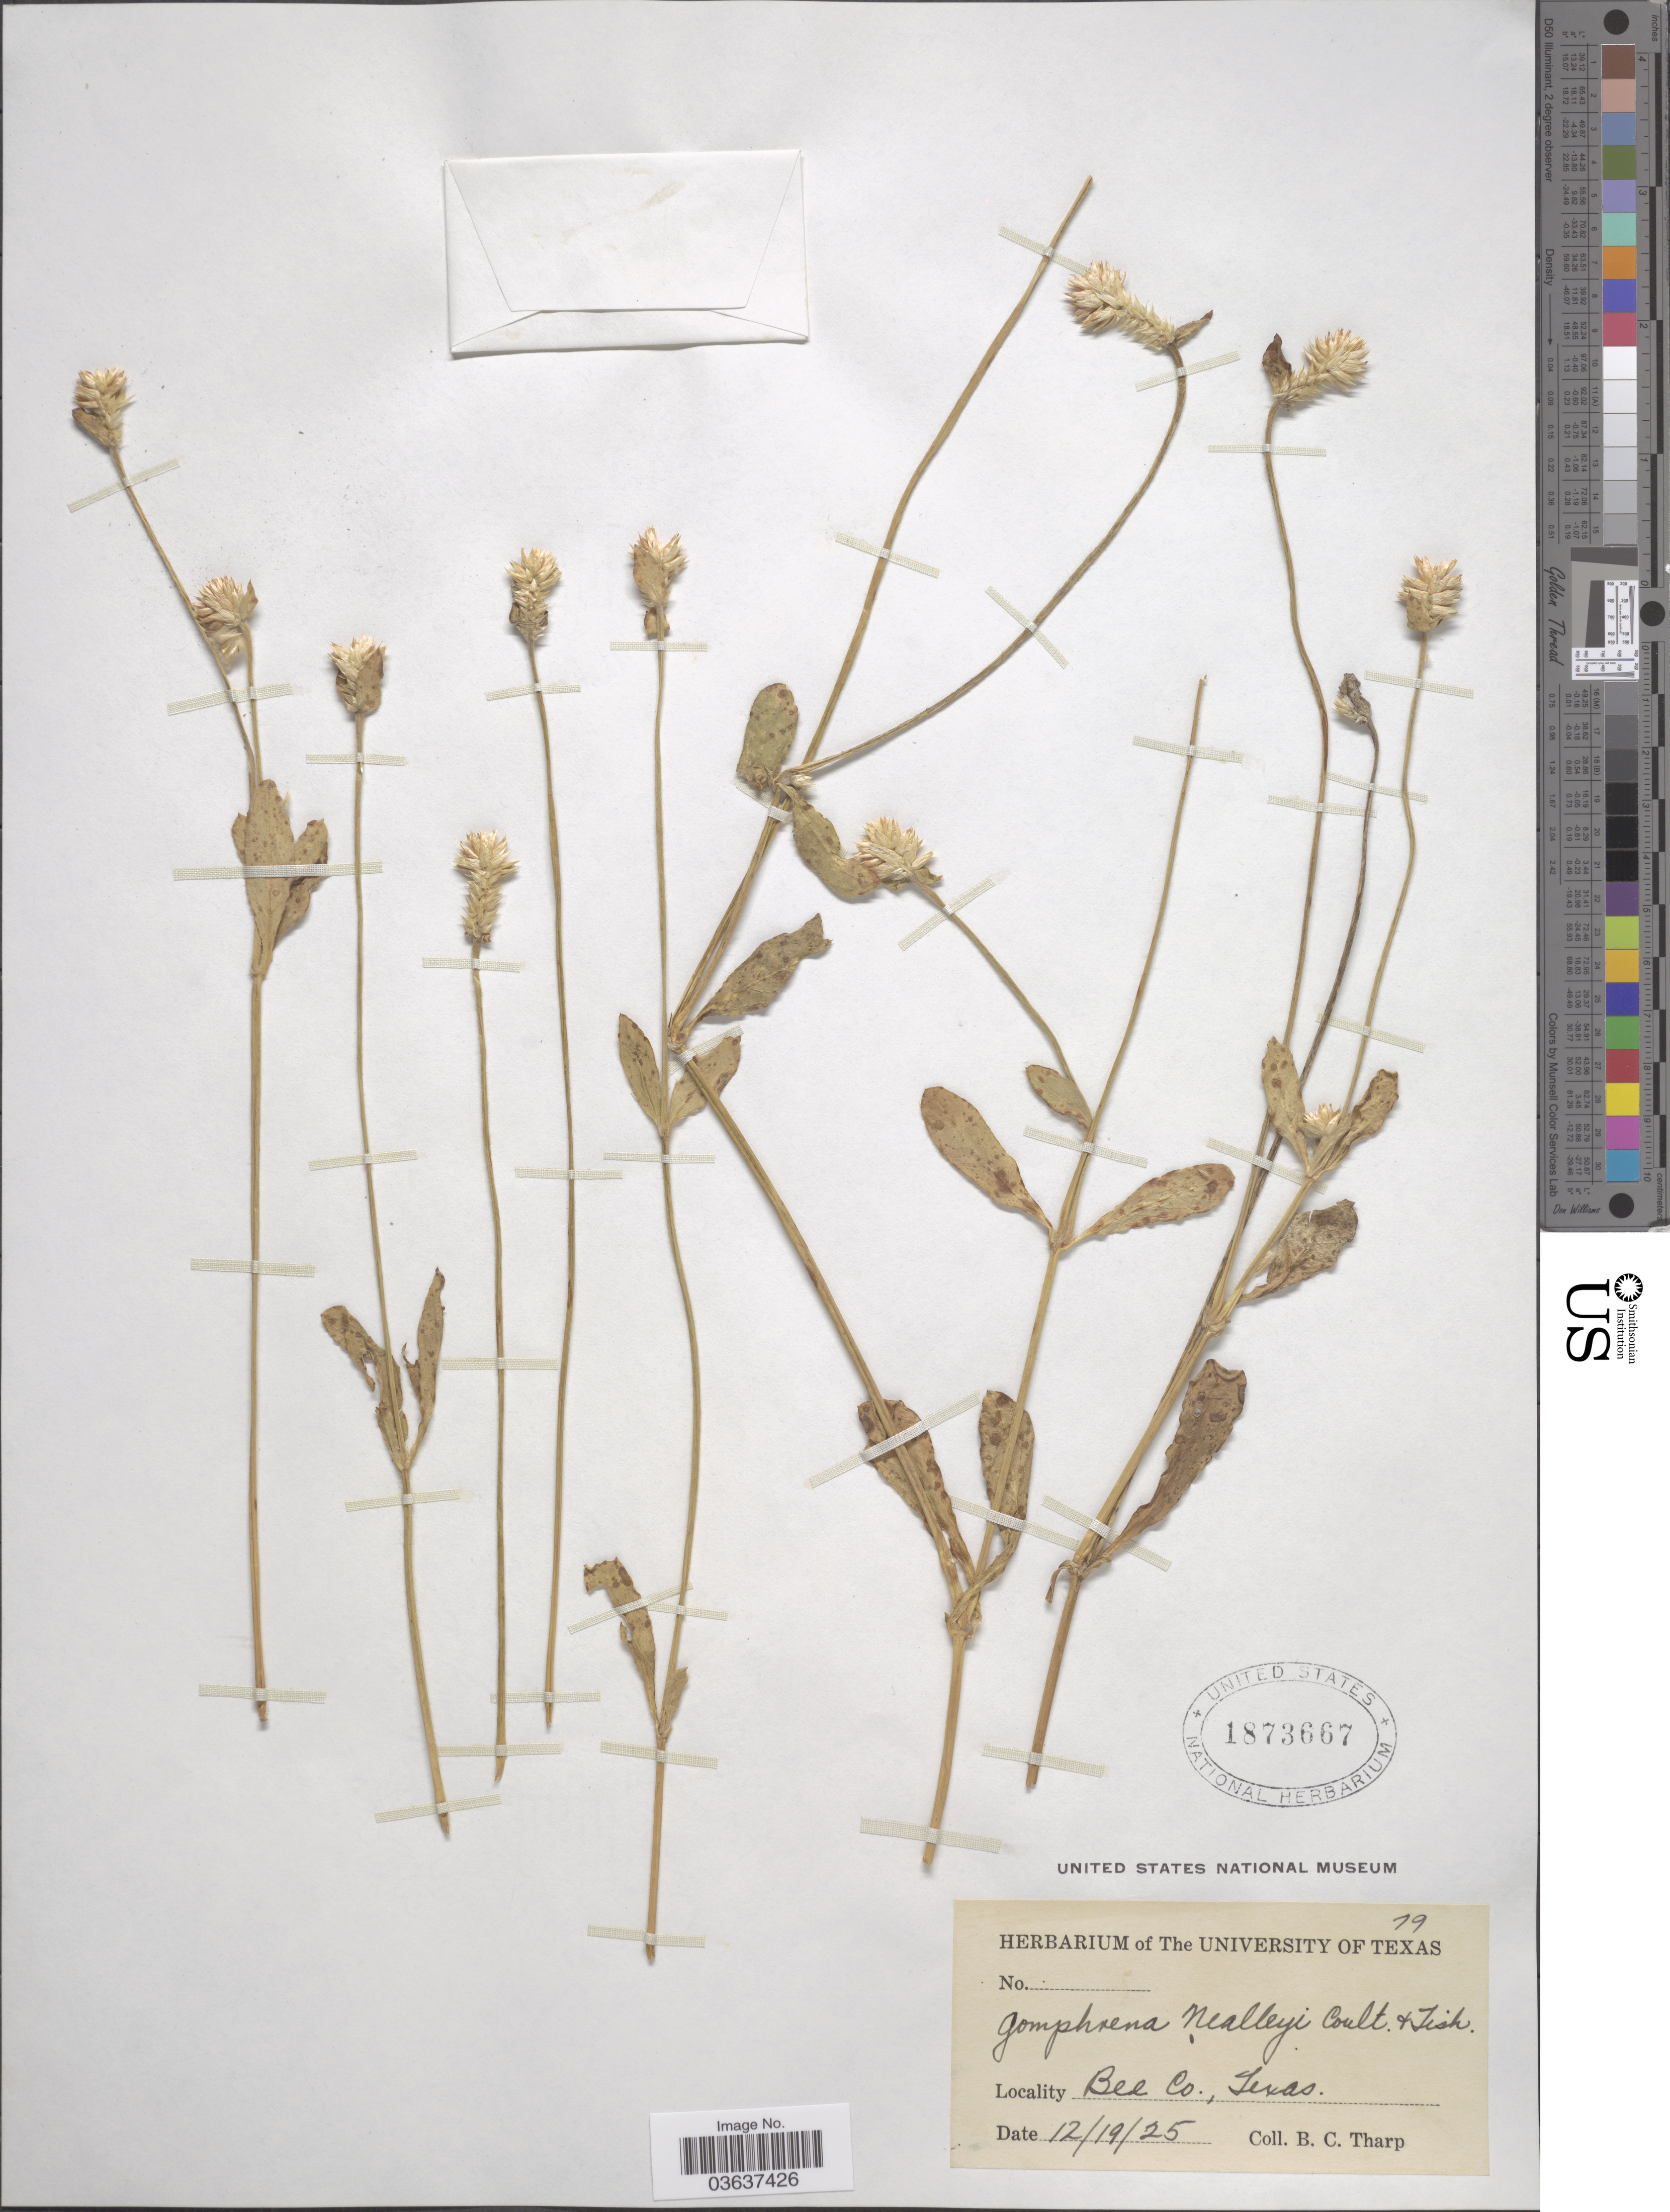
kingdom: Plantae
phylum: Tracheophyta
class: Magnoliopsida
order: Caryophyllales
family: Amaranthaceae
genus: Gomphrena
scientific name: Gomphrena nealleyi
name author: J.M. Coult. & Fisher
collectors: B. C. Tharp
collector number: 79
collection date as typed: Transcribed d/m/y: 19/12/25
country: United States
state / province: Texas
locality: Bee Co.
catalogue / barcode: US 1873667